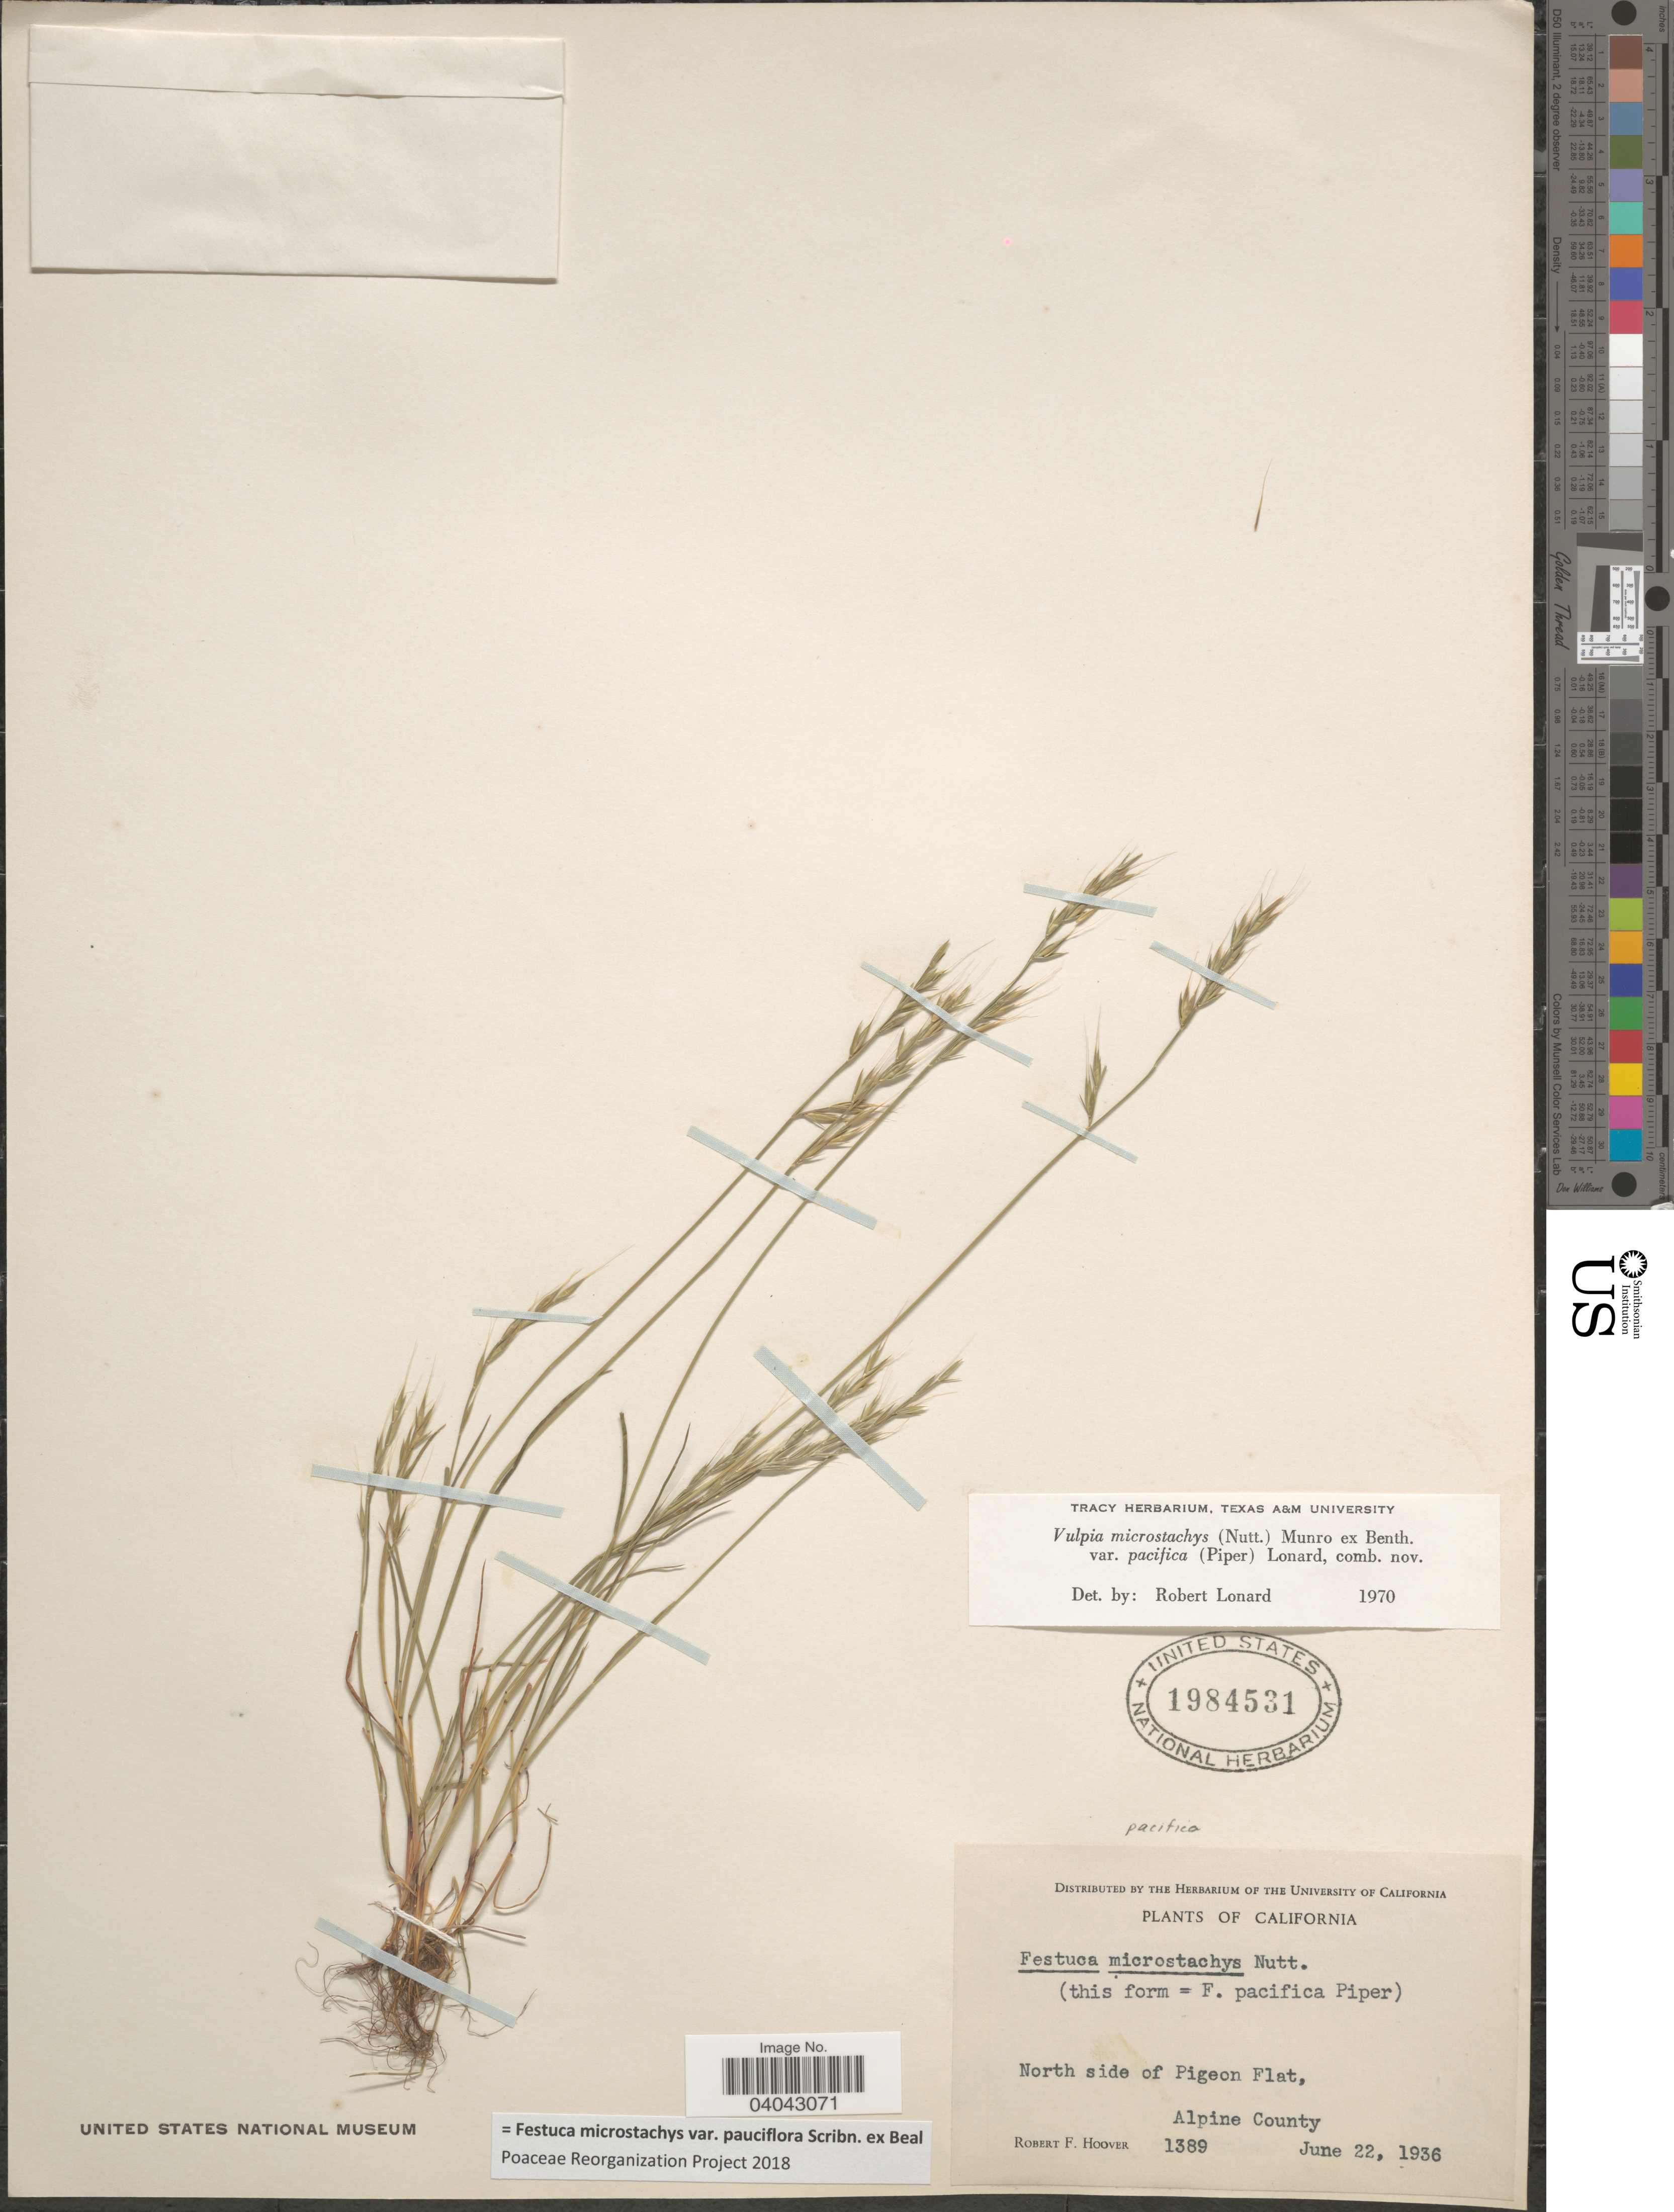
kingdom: Plantae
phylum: Tracheophyta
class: Liliopsida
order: Poales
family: Poaceae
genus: Festuca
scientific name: Festuca microstachys var. pauciflora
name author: Scribn. ex W.J. Beal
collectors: R. F. Hoover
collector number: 1389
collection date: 1936-06-22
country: United States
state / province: California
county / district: Alpine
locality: North side of Pigeon Flat, Alpine County.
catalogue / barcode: US 1984531